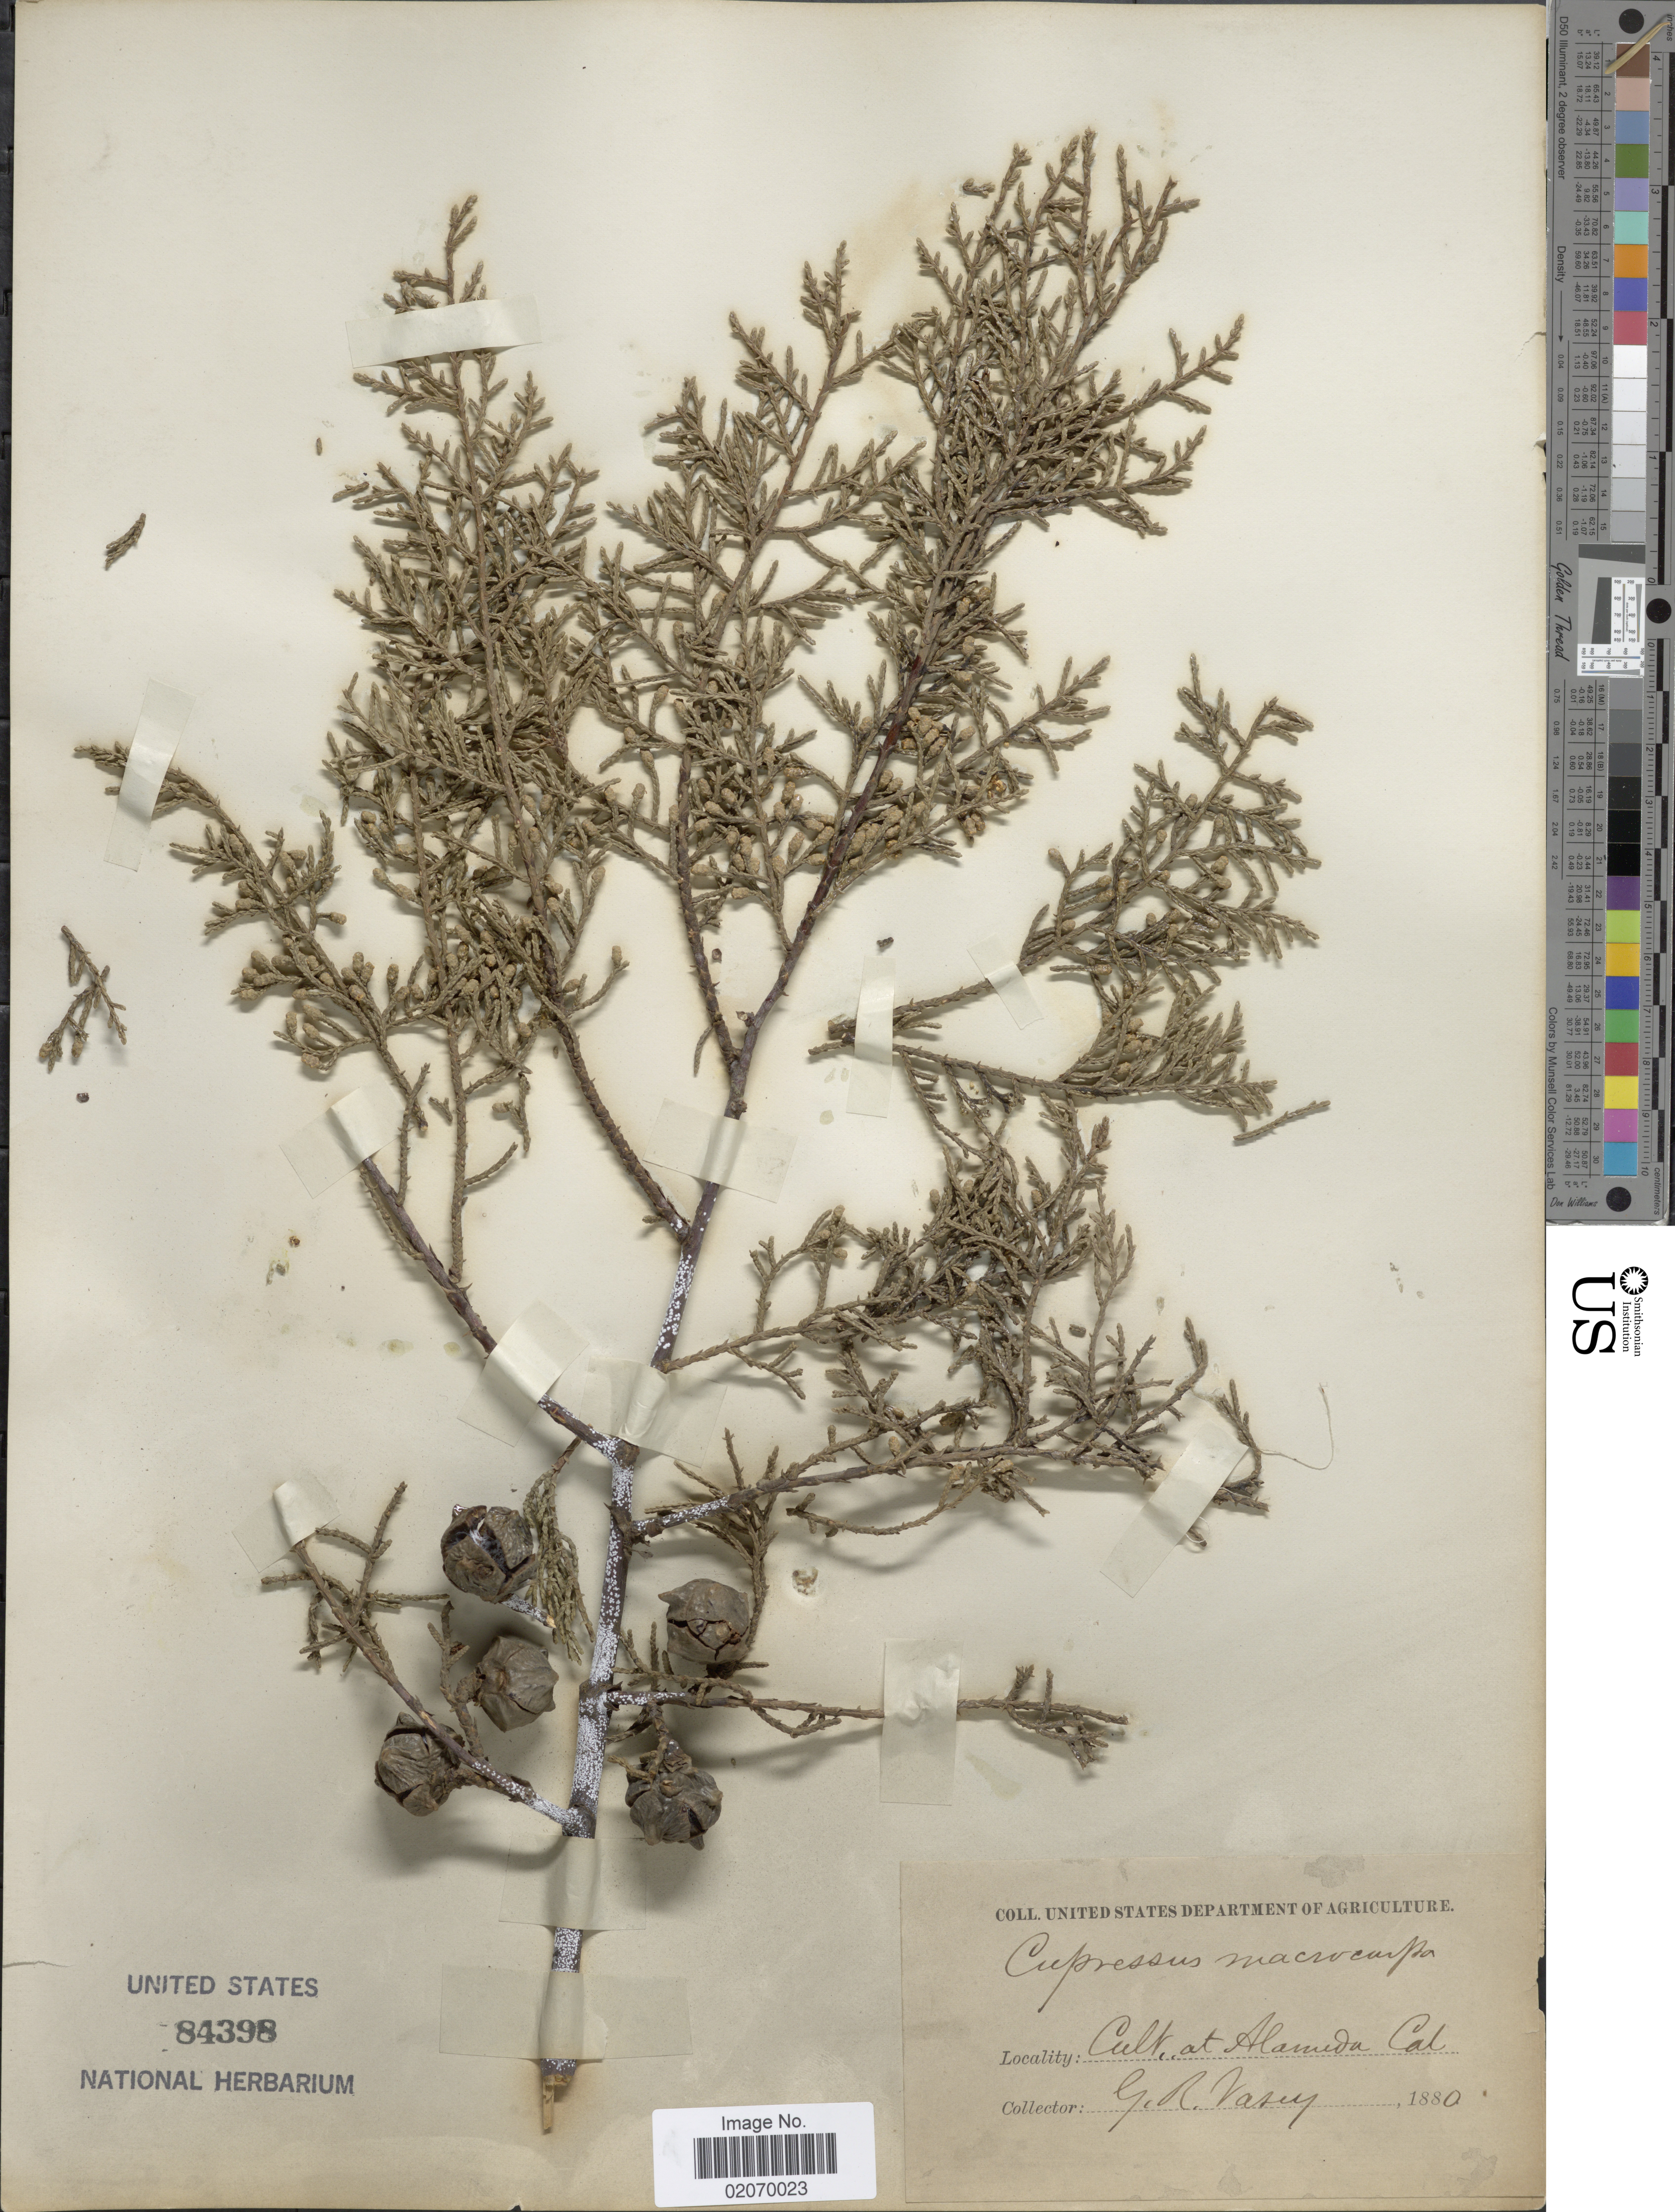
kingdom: Plantae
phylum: Tracheophyta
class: Pinopsida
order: Pinales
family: Cupressaceae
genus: Hesperocyparis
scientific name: Hesperocyparis macrocarpa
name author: (Hartw. ex Gordon) Bartel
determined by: (US) Smithsonian Institution - National Museum of Natural History - Department of Botany (UNITED STATES)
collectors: G. R. Vasey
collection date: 1880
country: United States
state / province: California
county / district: Alameda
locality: Alameda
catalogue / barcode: US 84398